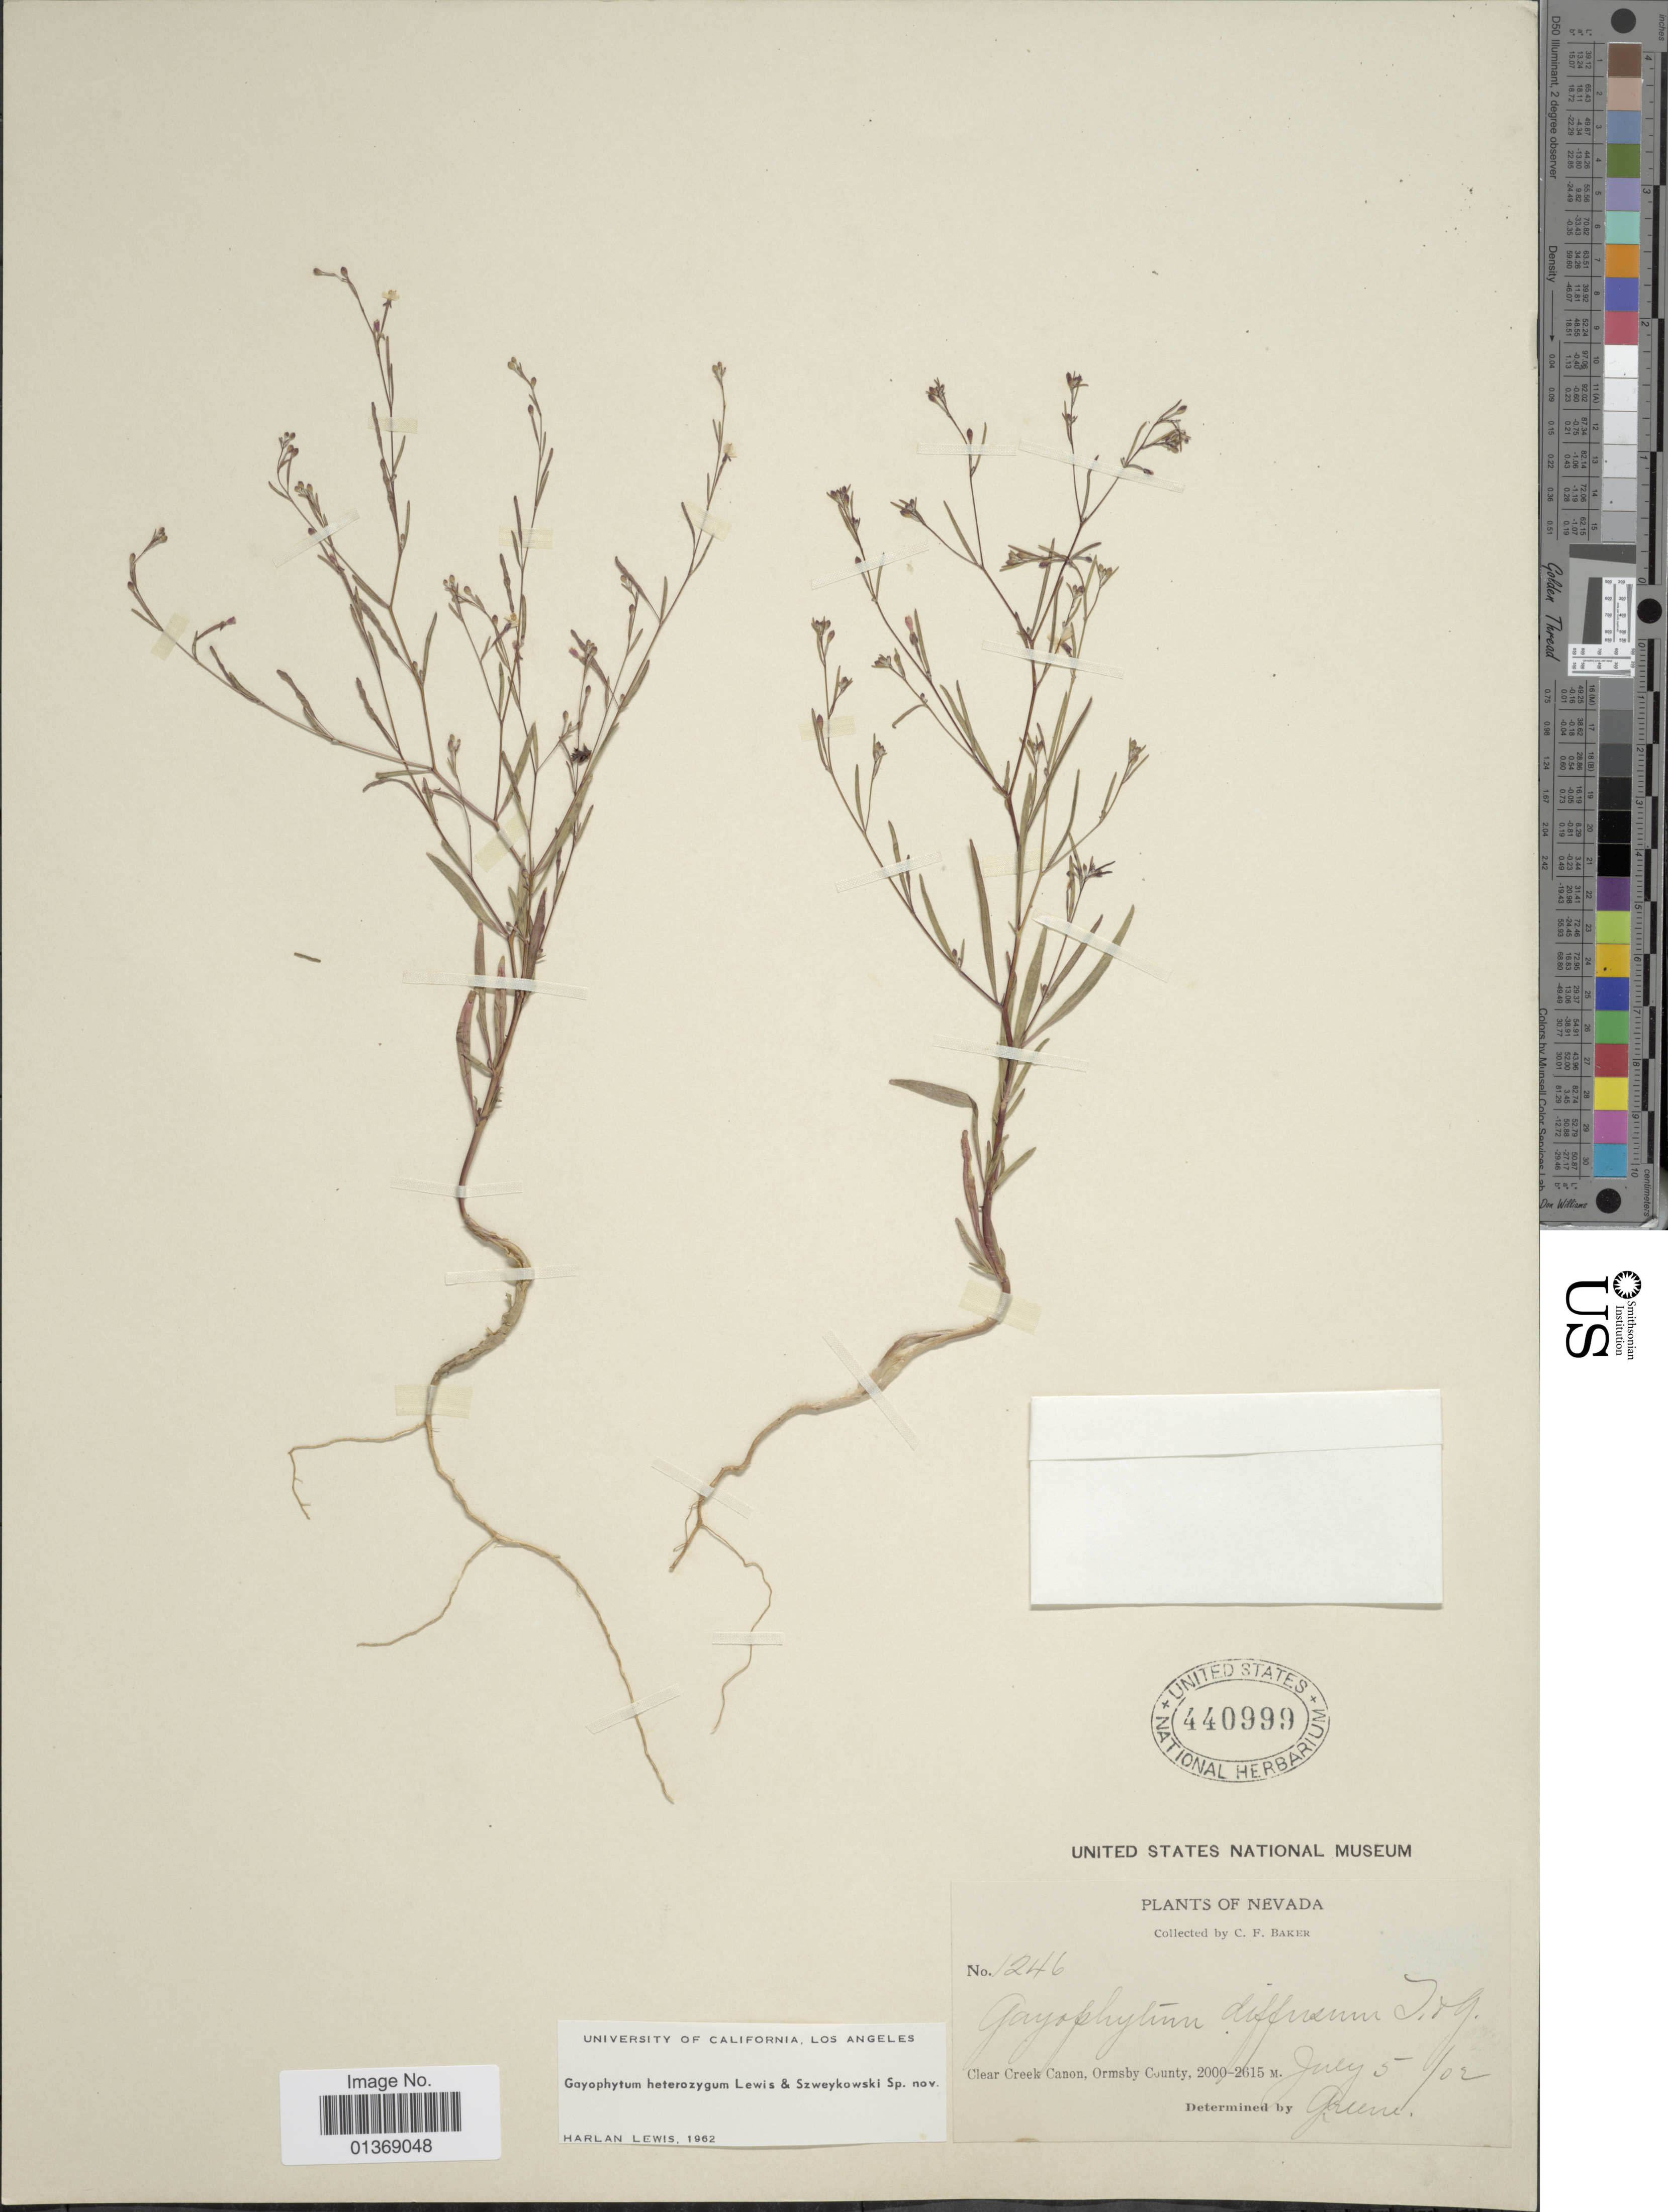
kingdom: Plantae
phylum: Tracheophyta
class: Magnoliopsida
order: Myrtales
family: Onagraceae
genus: Gayophytum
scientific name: Gayophytum heterozygum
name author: F. H. Lewis & Szweyk.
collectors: C. F. Baker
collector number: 1246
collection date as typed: Transcribed d/m/y: 5/7/2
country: United States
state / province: Nevada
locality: Clear Creek Canon, Ormsby County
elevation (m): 2000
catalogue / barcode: US 440999